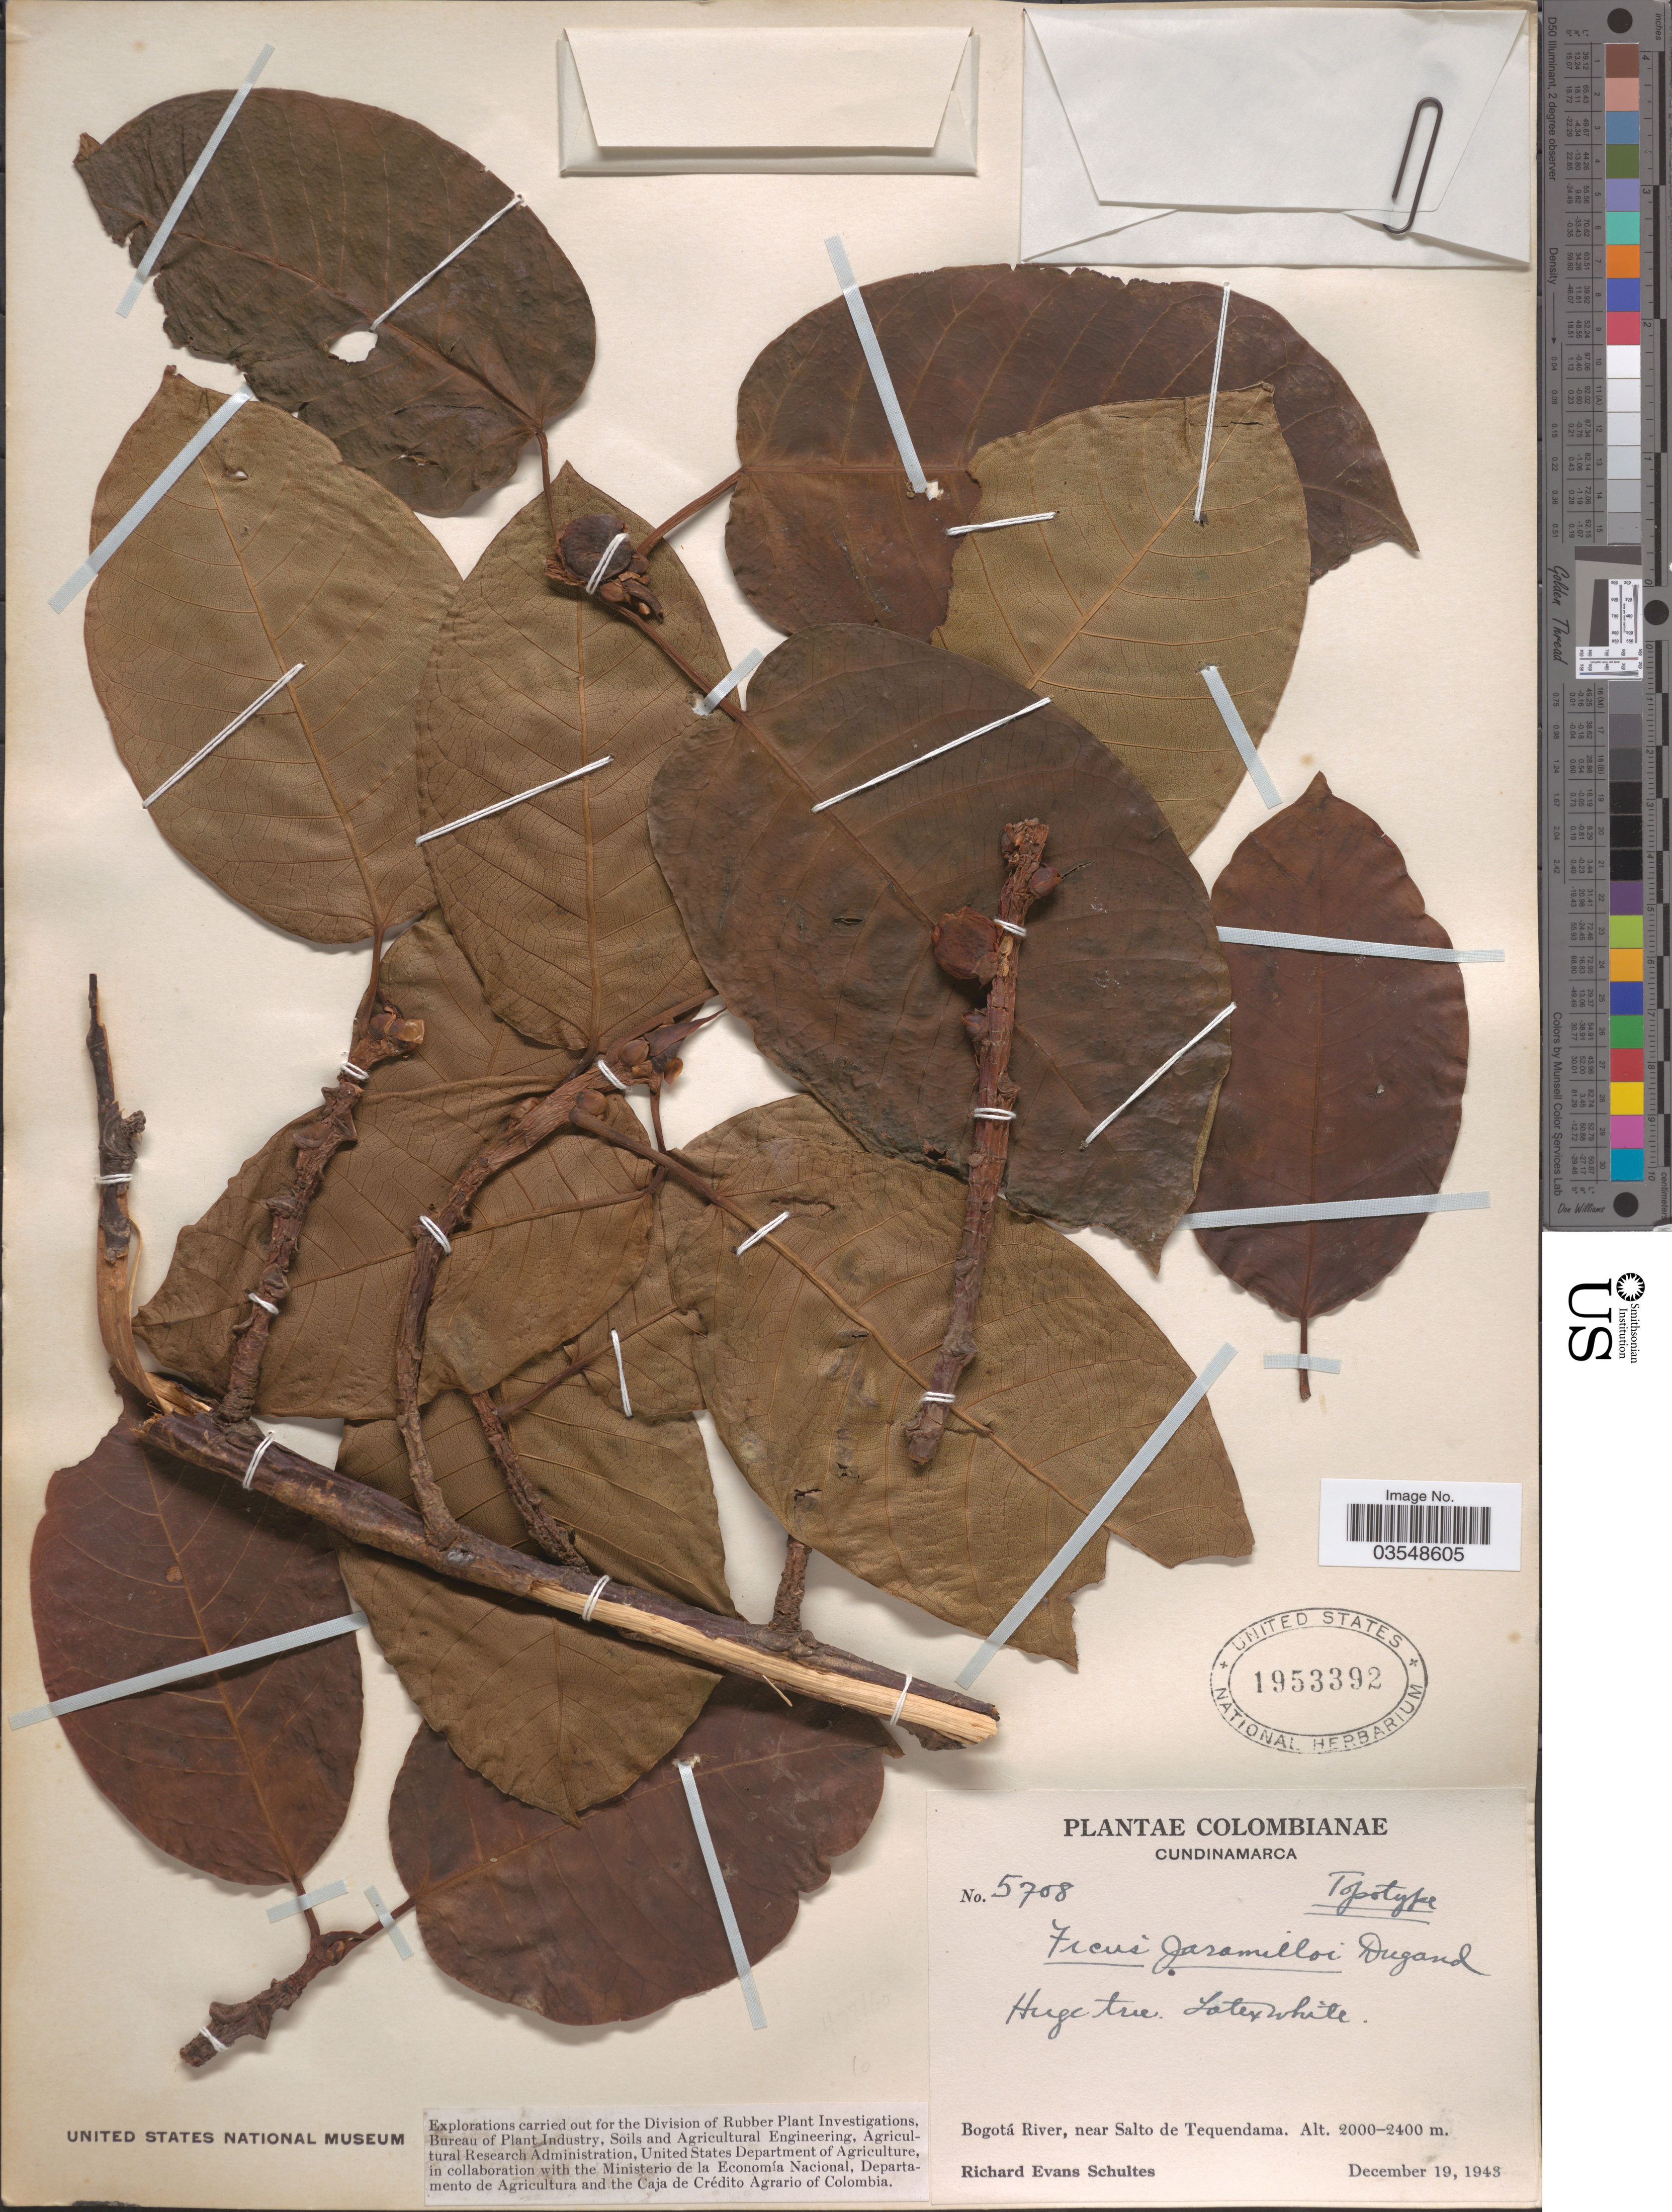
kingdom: Plantae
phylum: Tracheophyta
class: Magnoliopsida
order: Rosales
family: Moraceae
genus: Ficus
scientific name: Ficus jaramilloi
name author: Dugand G.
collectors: R. E. Schultes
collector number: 5708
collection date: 1948-12-19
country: Colombia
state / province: Cundinamarca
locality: Bogotá River, near Salto de Tequendama.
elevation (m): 2000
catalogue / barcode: US 1953392